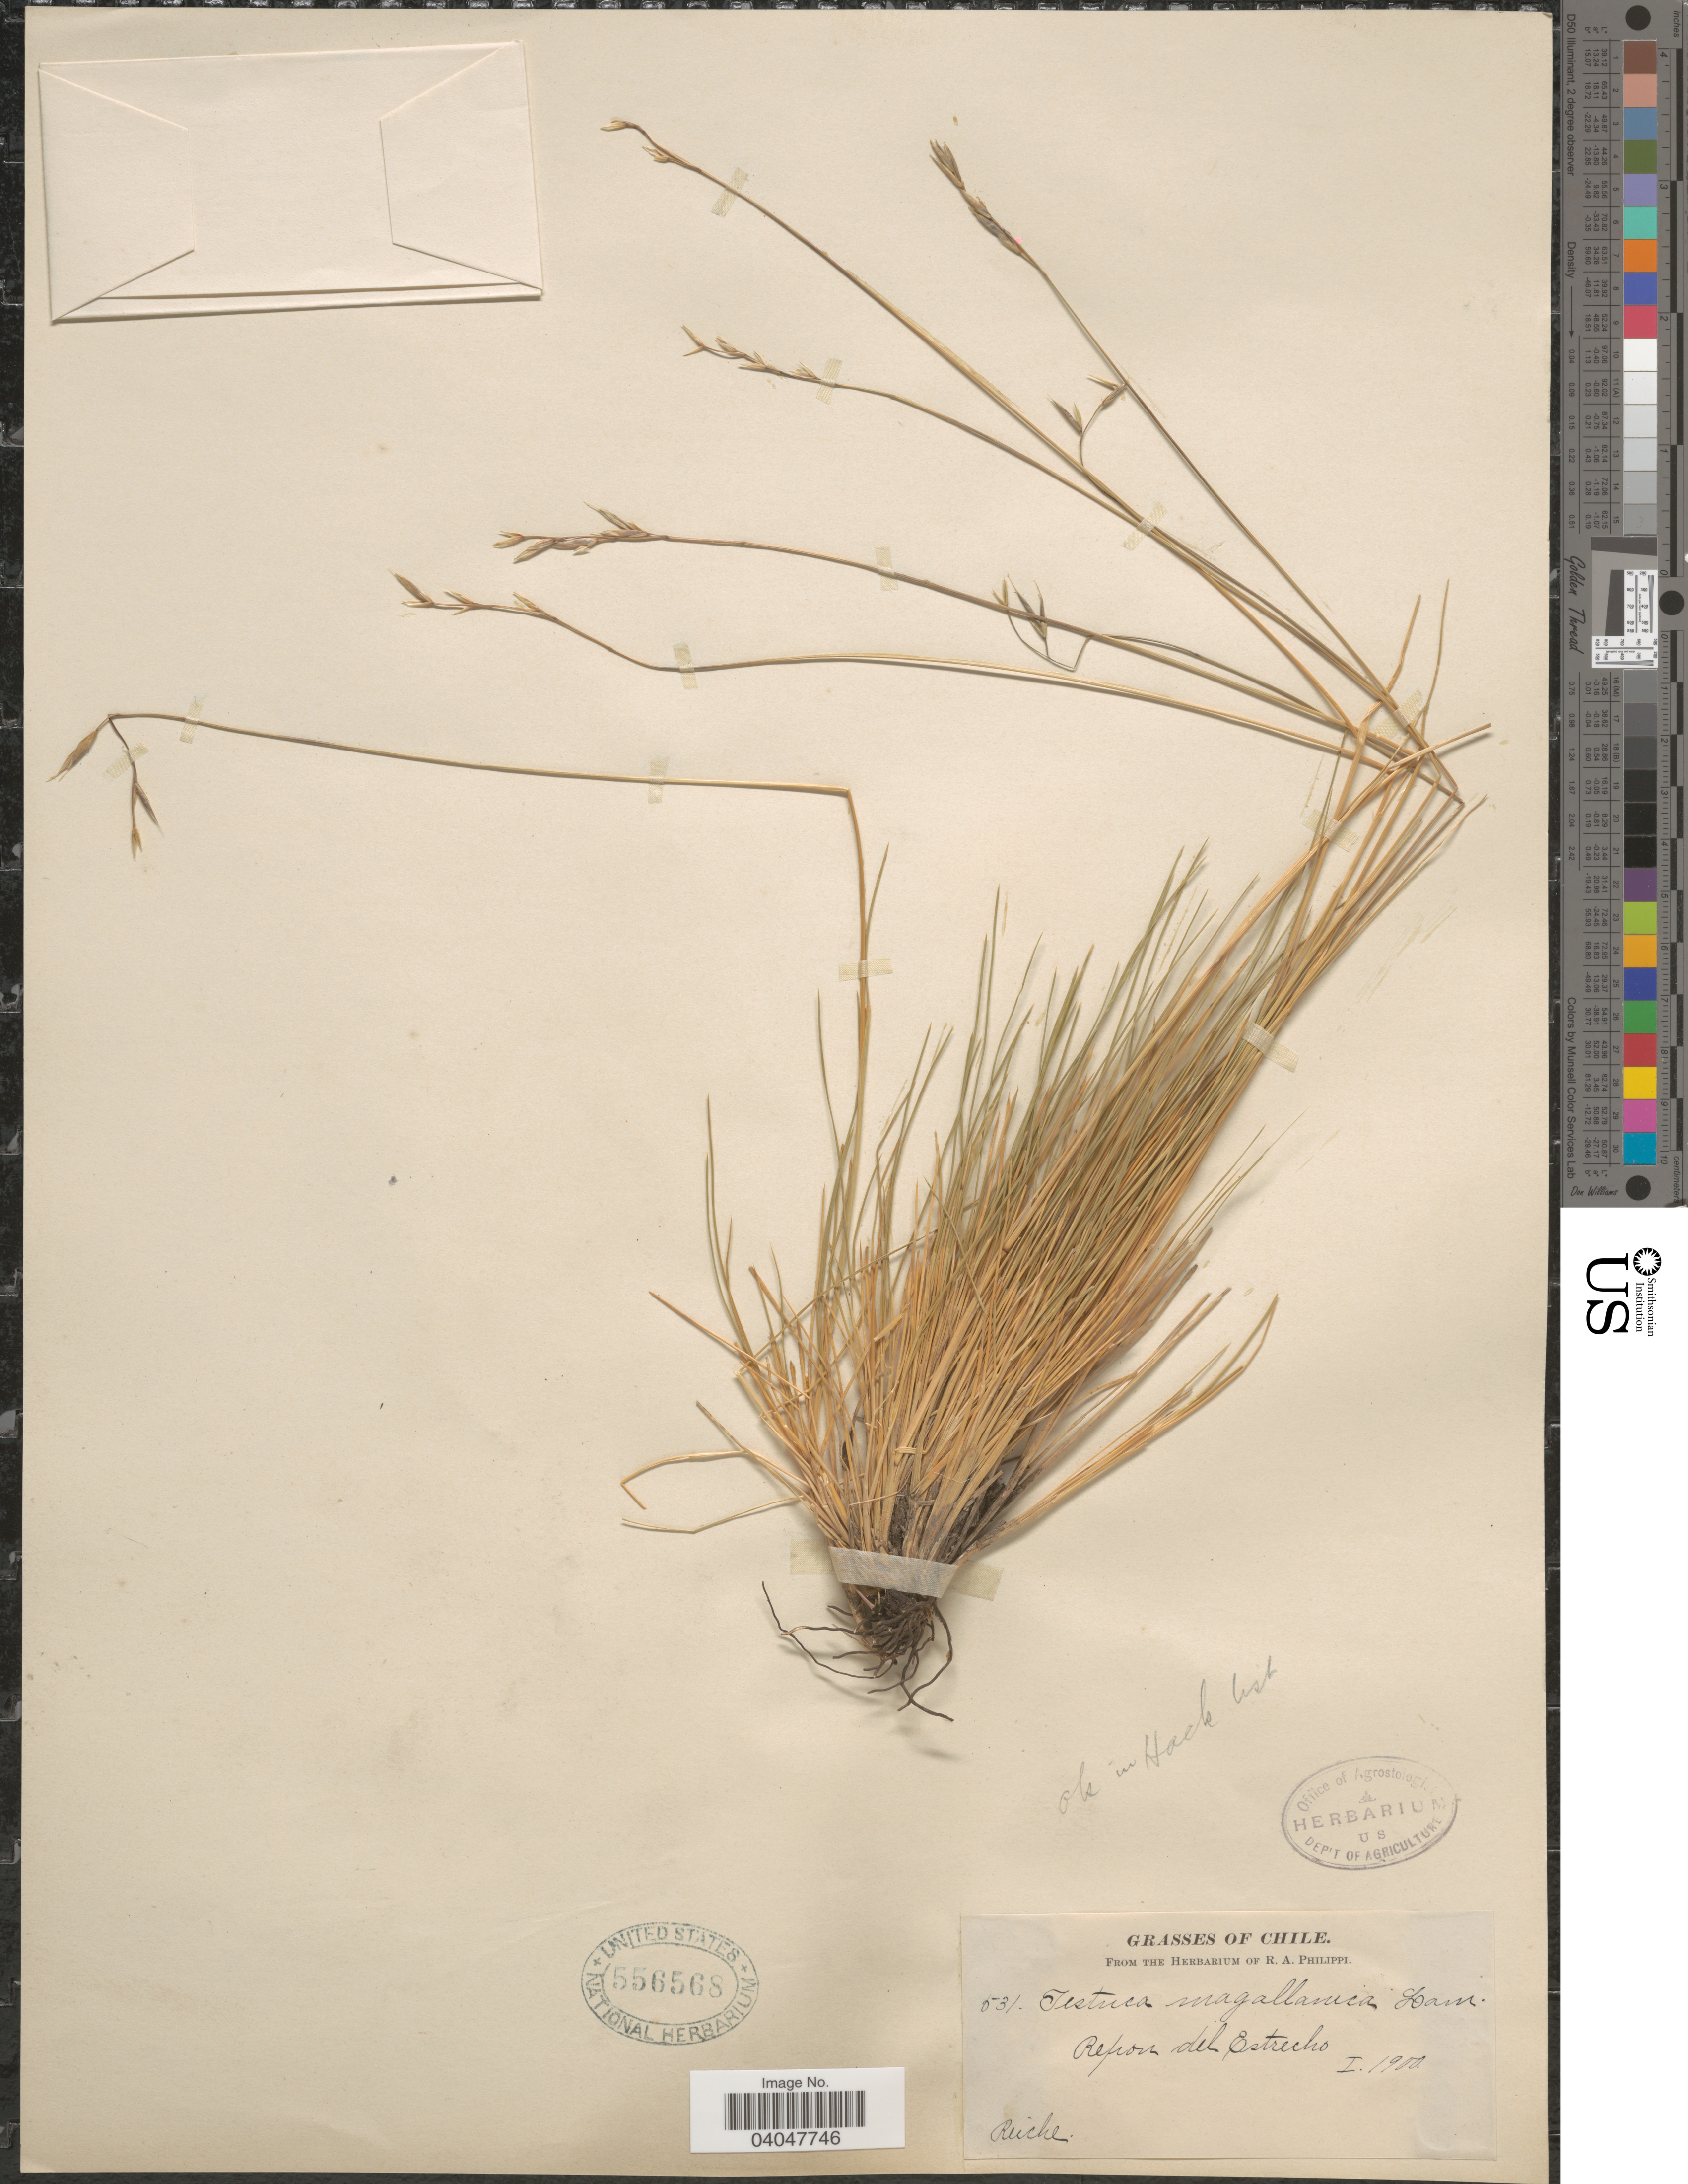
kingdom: Plantae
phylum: Tracheophyta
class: Liliopsida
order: Poales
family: Poaceae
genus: Festuca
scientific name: Festuca gracillima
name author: Hook. f.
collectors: Reiche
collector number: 531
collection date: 1900-01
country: Chile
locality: Repon del Estrecho.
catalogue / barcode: US 556568